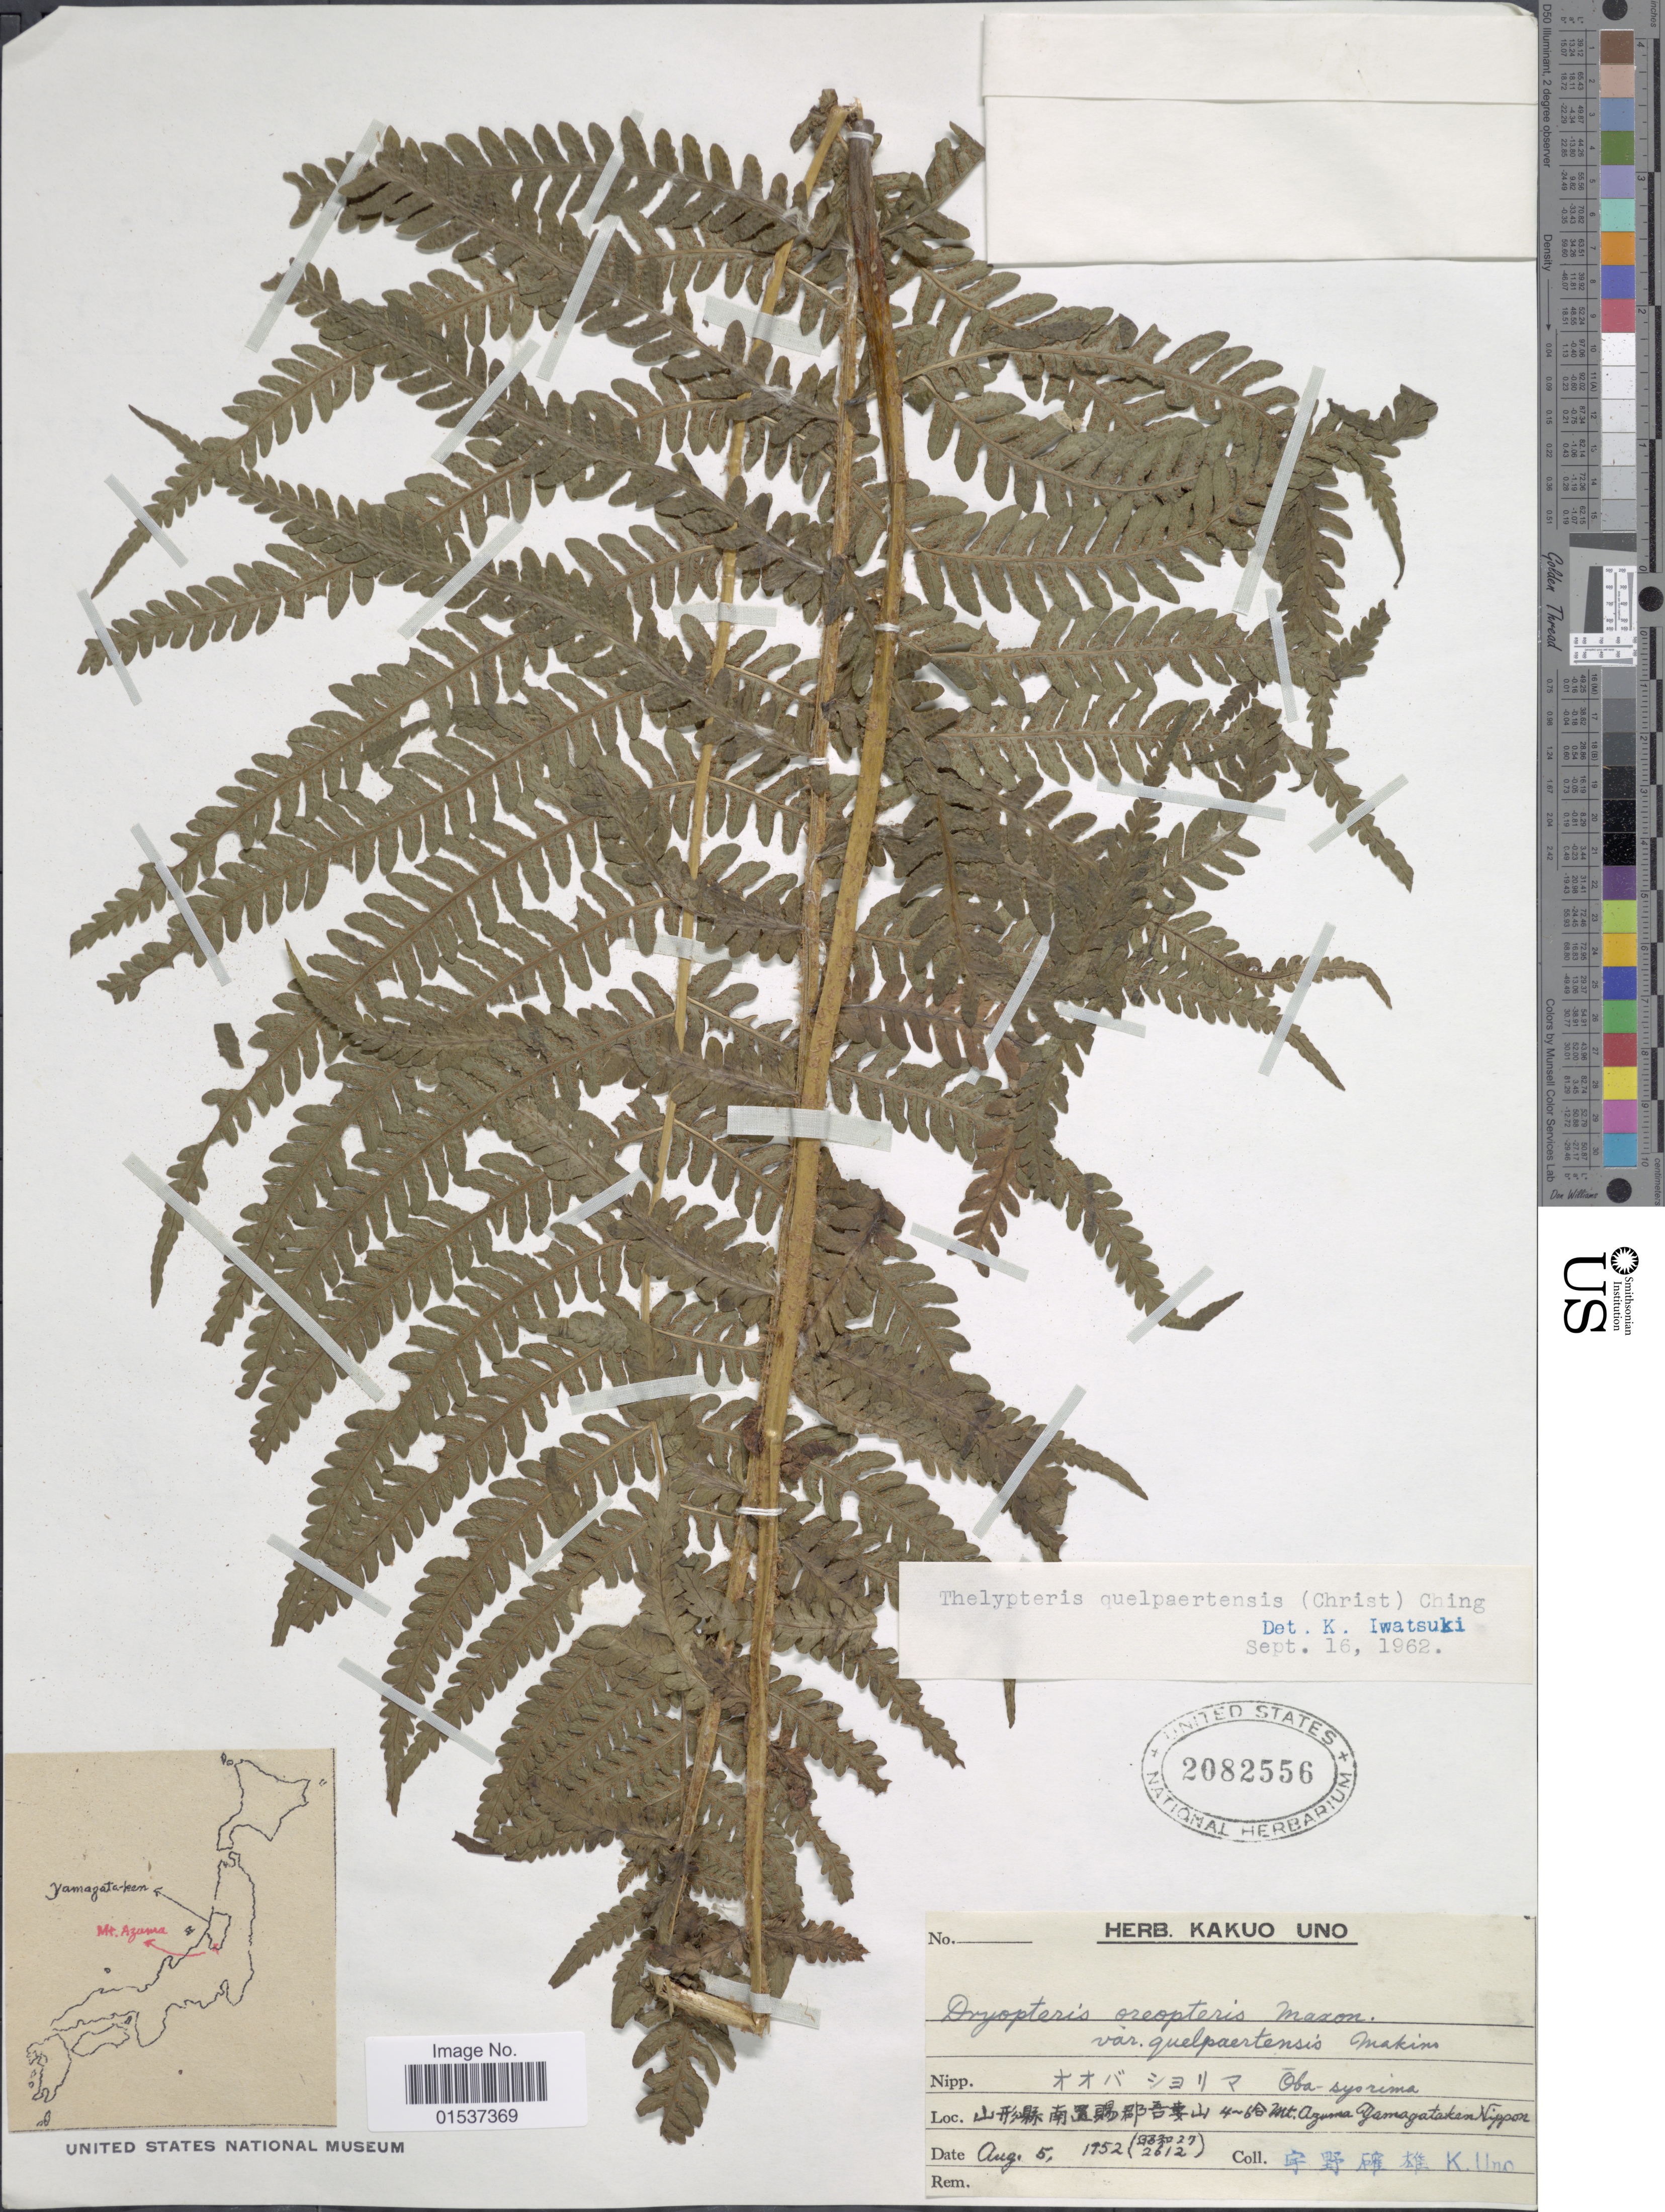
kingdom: Plantae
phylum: Tracheophyta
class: Polypodiopsida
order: Polypodiales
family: Thelypteridaceae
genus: Oreopteris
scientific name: Oreopteris quelpartensis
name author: (Christ) Holub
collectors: K. Uno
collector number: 2612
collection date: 1952-08-05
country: Japan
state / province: Yamagata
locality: Mt. Azuma Yamagataken Nippon.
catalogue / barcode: US 2082556